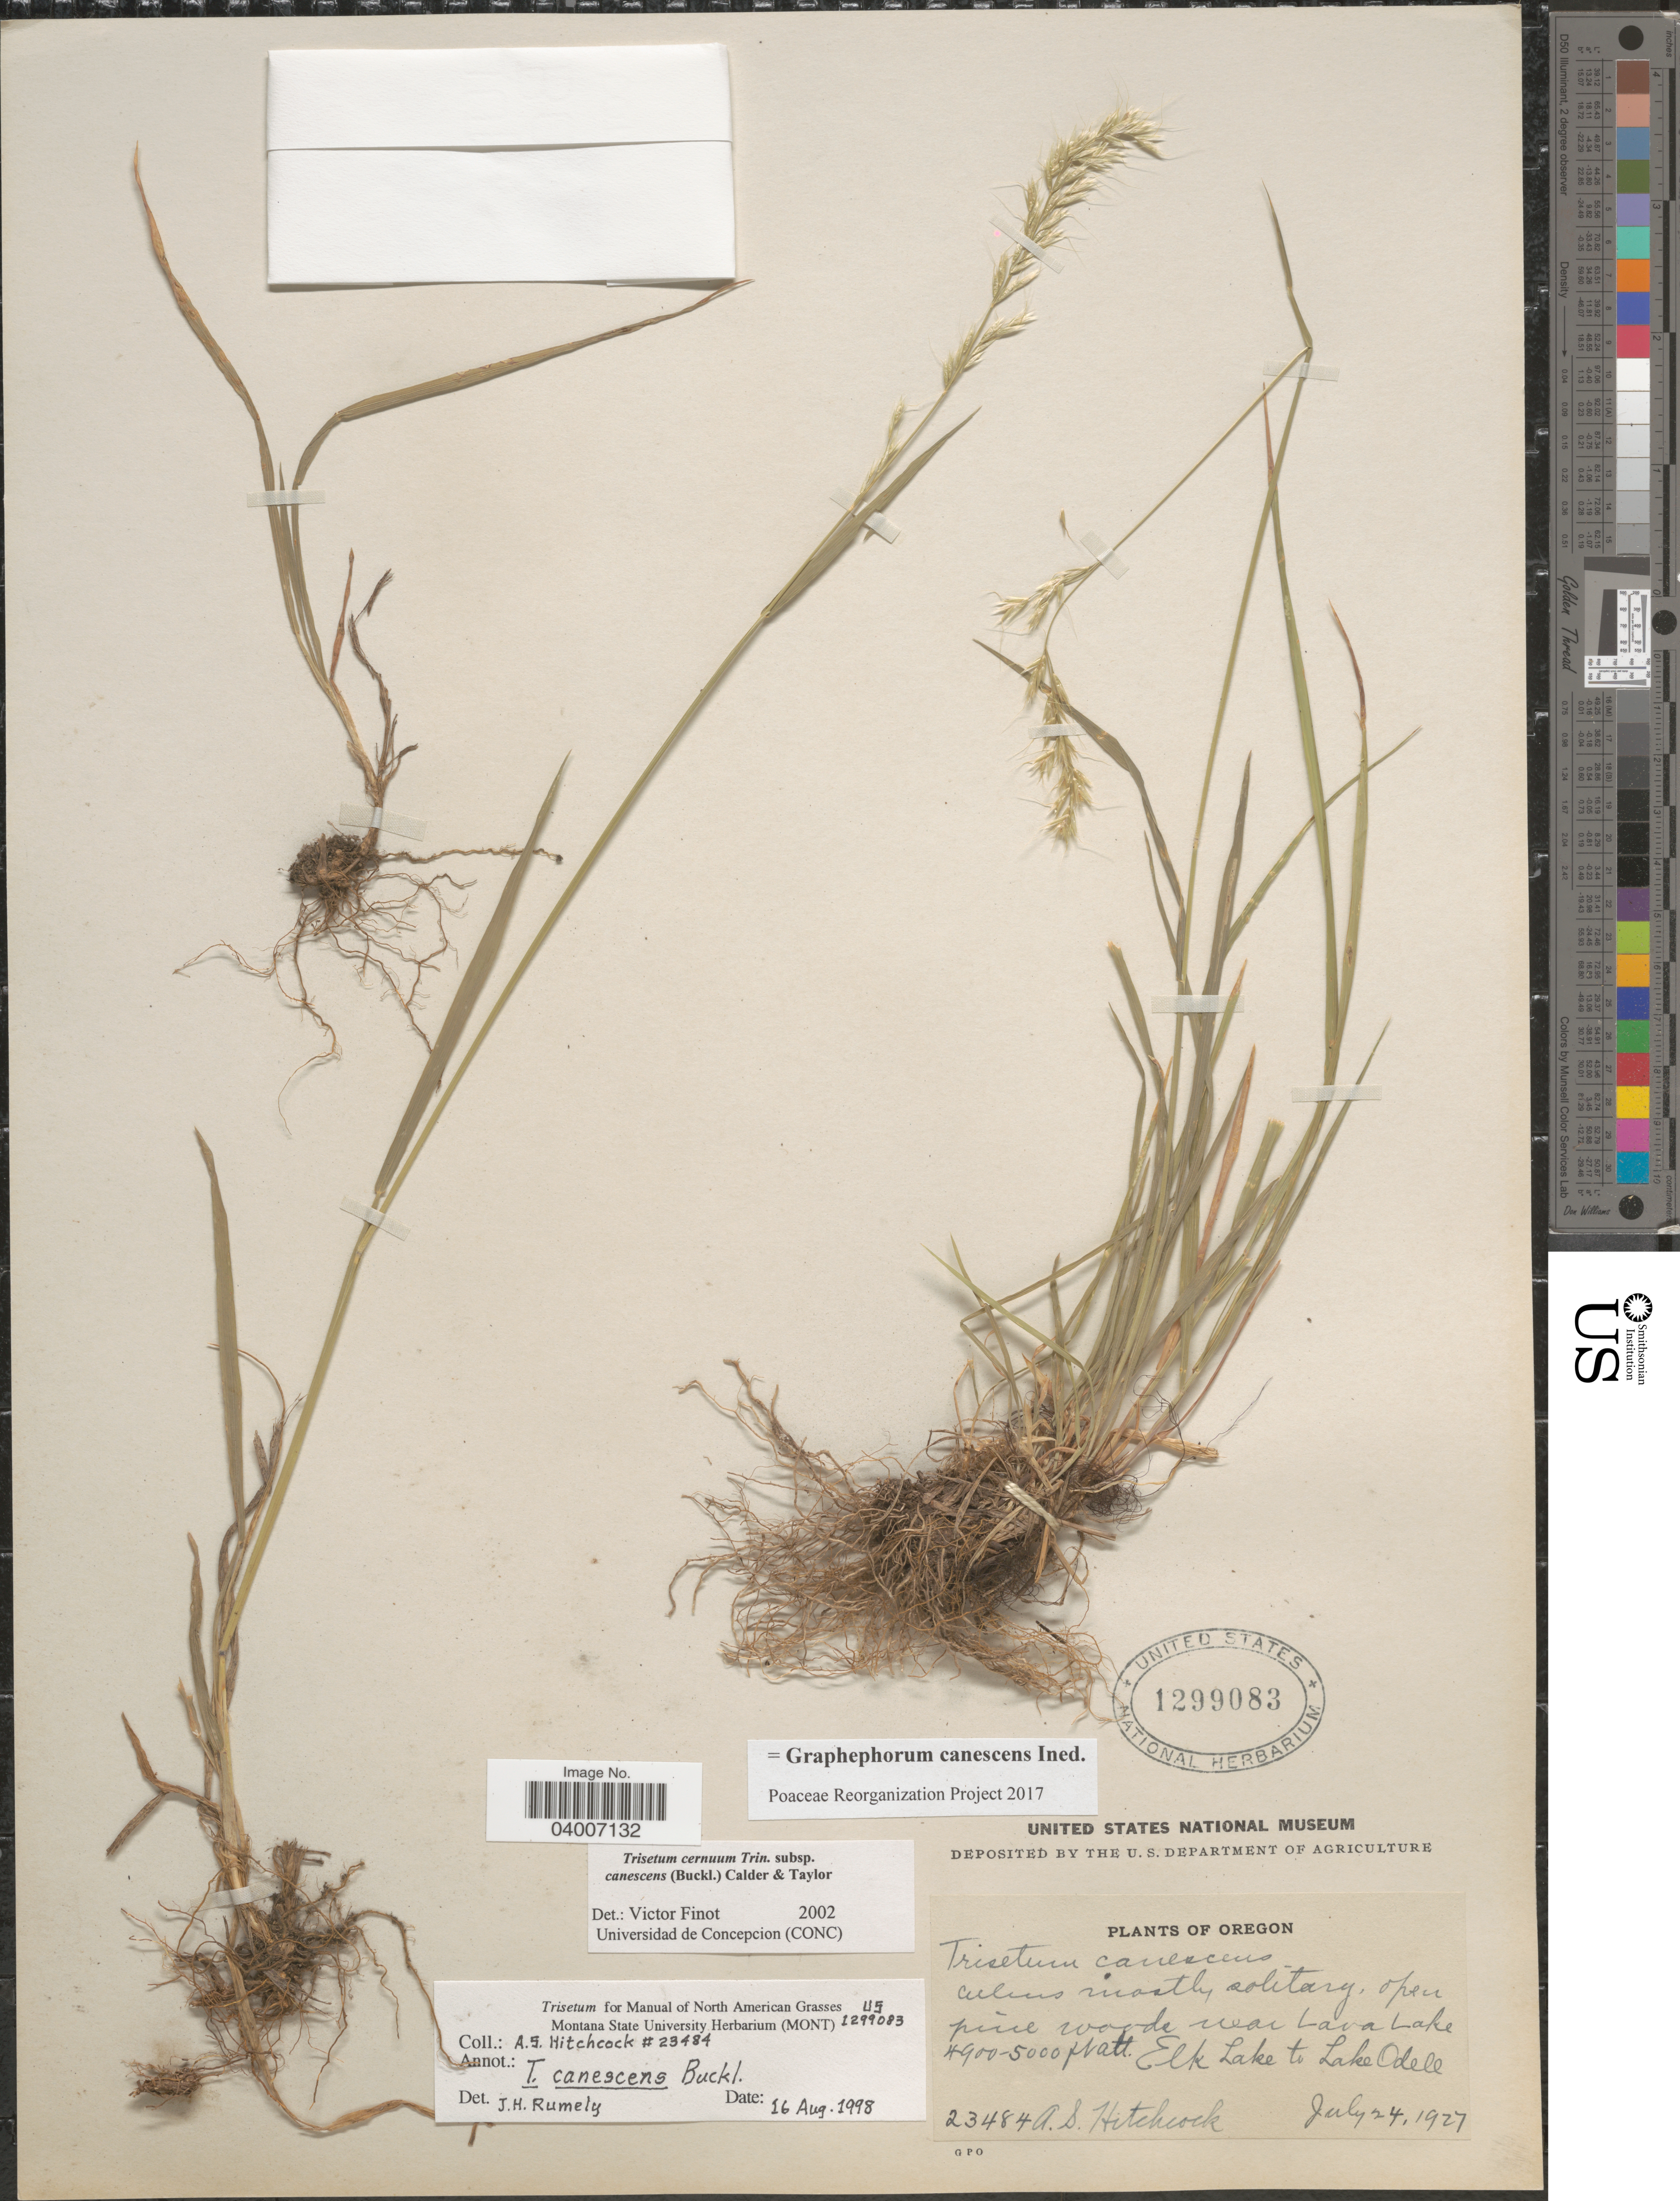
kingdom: Plantae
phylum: Tracheophyta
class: Liliopsida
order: Poales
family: Poaceae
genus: Graphephorum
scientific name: Graphephorum canescens ined.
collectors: A. S. Hitchcock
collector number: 23484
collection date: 1927-07-24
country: United States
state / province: Oregon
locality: Open pine woods near Lava Lake. Elk Lake to lake Odell.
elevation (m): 1494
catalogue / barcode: US 1299083